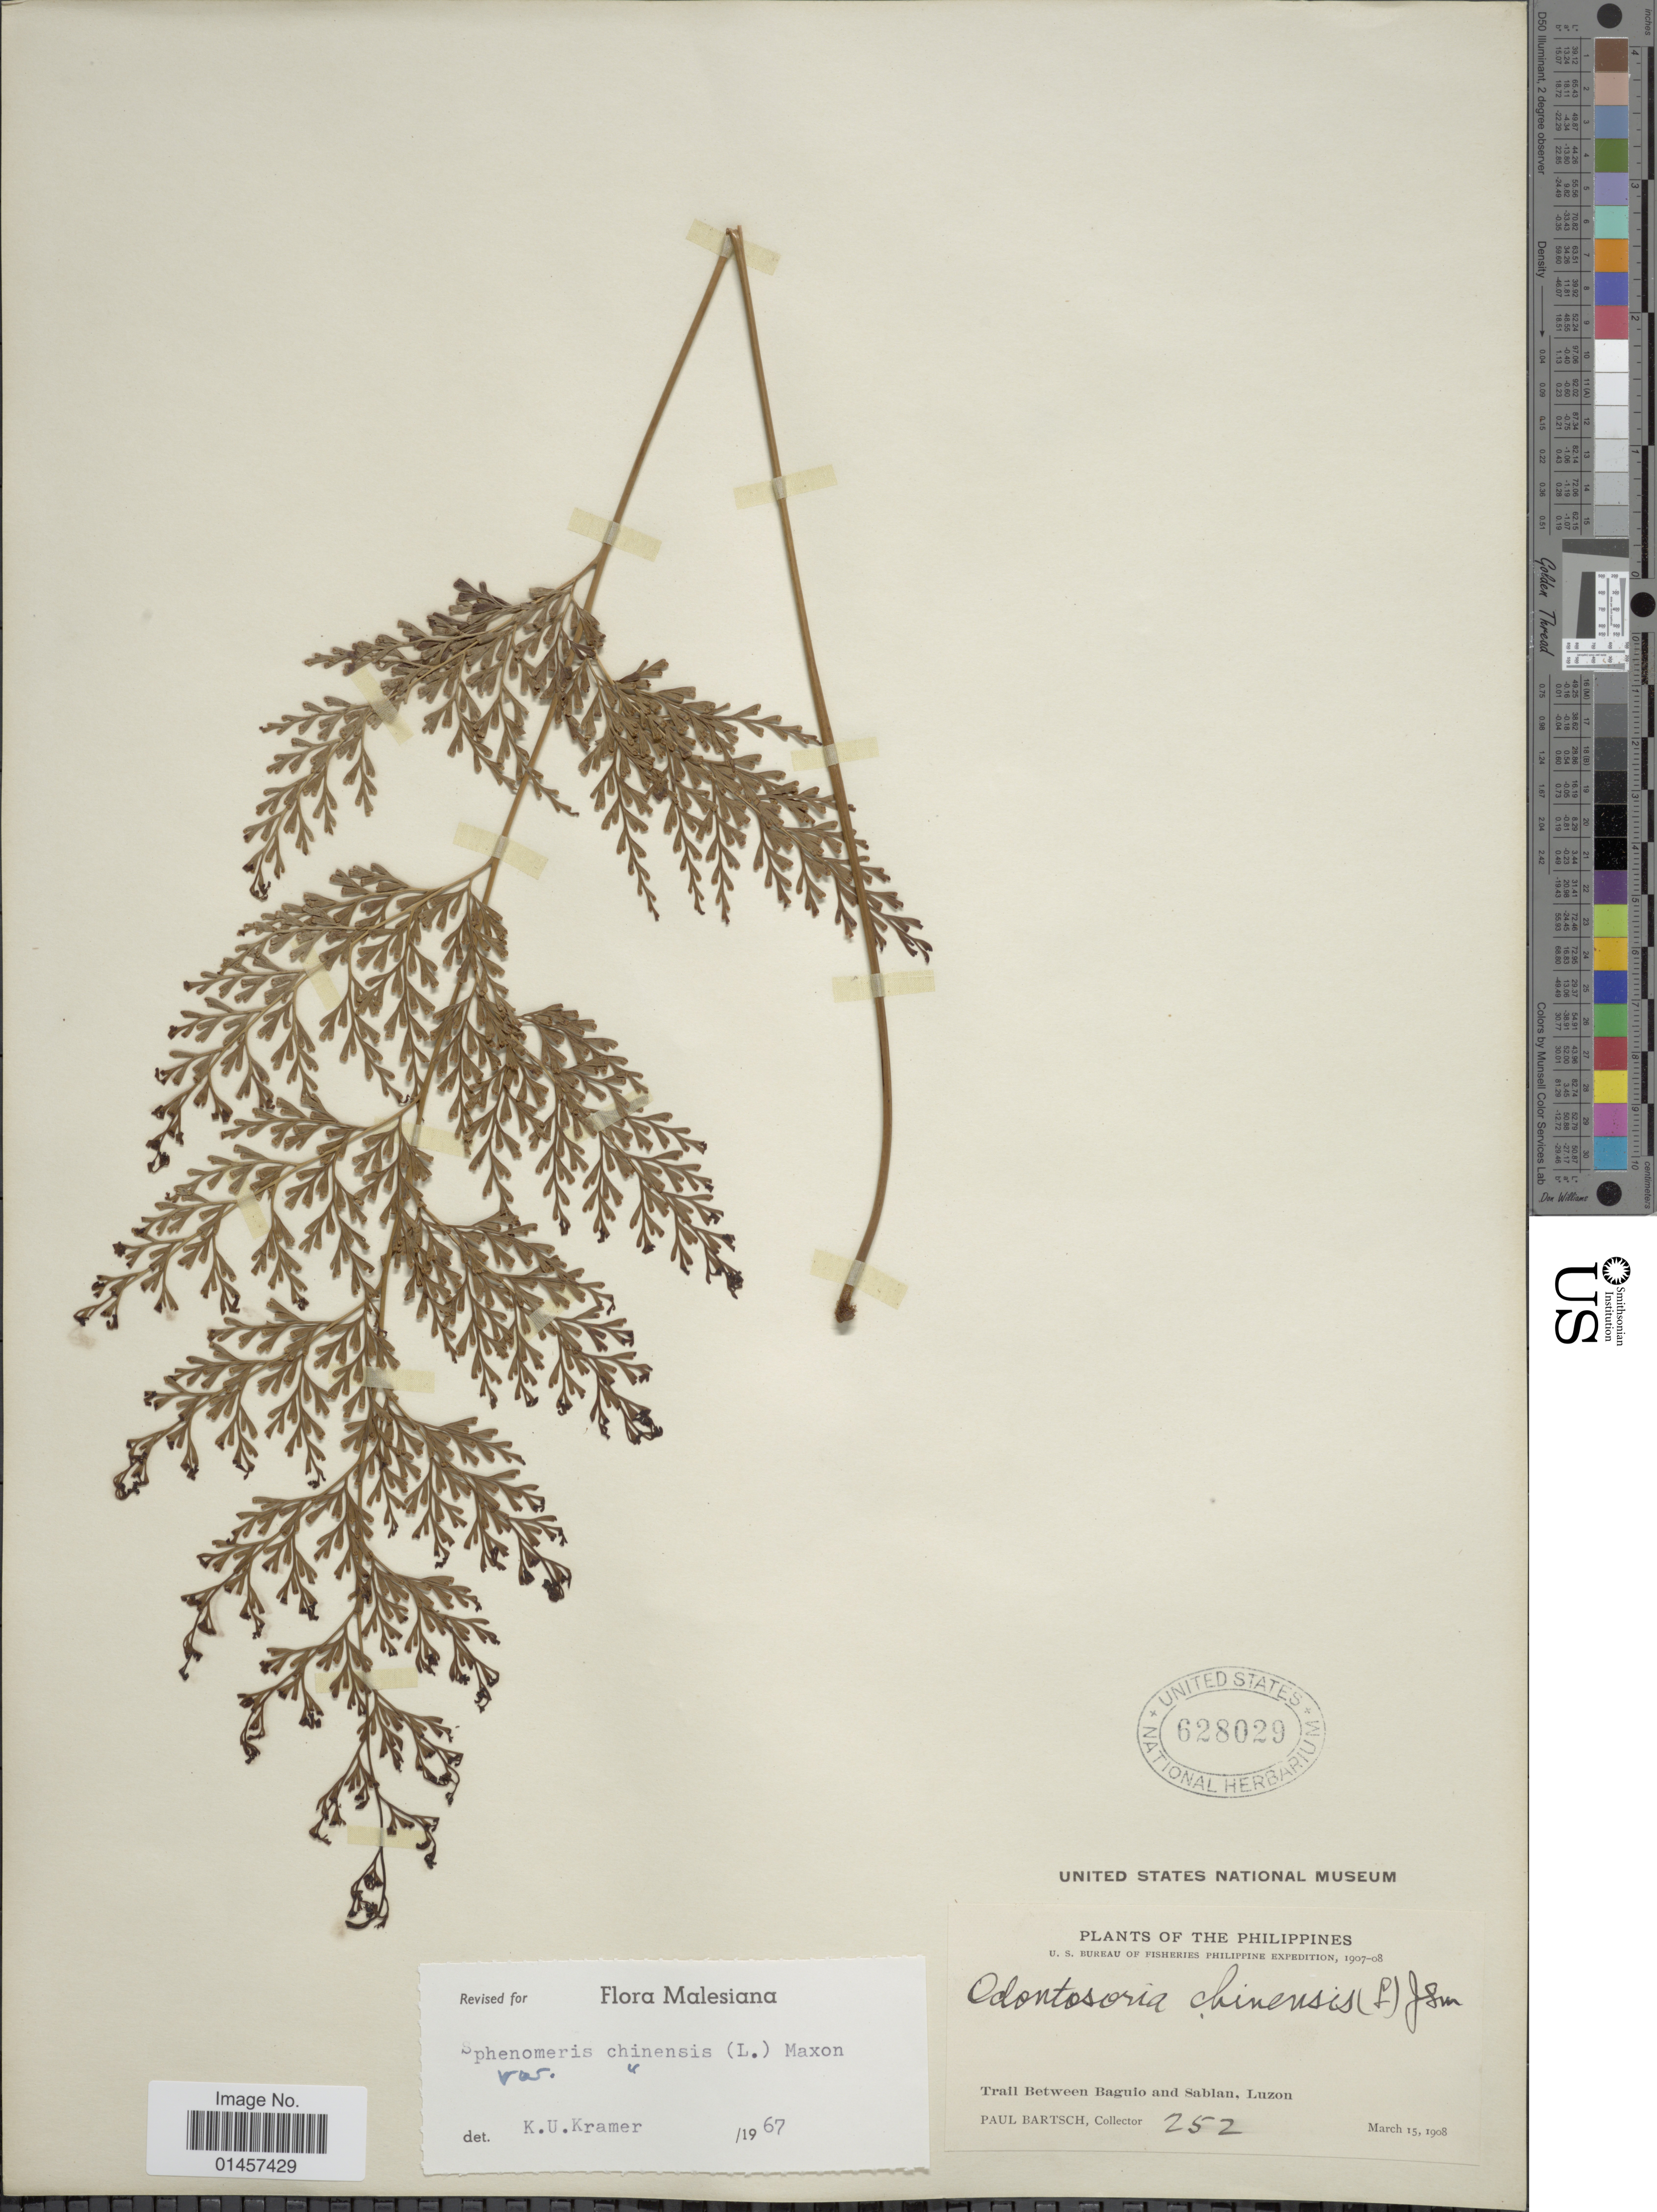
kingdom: Plantae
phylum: Tracheophyta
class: Polypodiopsida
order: Polypodiales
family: Lindsaeaceae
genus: Sphenomeris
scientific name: Sphenomeris chinensis var. chinensis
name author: (L.) Maxon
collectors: P. Bartsch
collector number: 252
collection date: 1908-03-15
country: Philippines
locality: Trail between Baguio and Sablan, Luzon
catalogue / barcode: US 628029